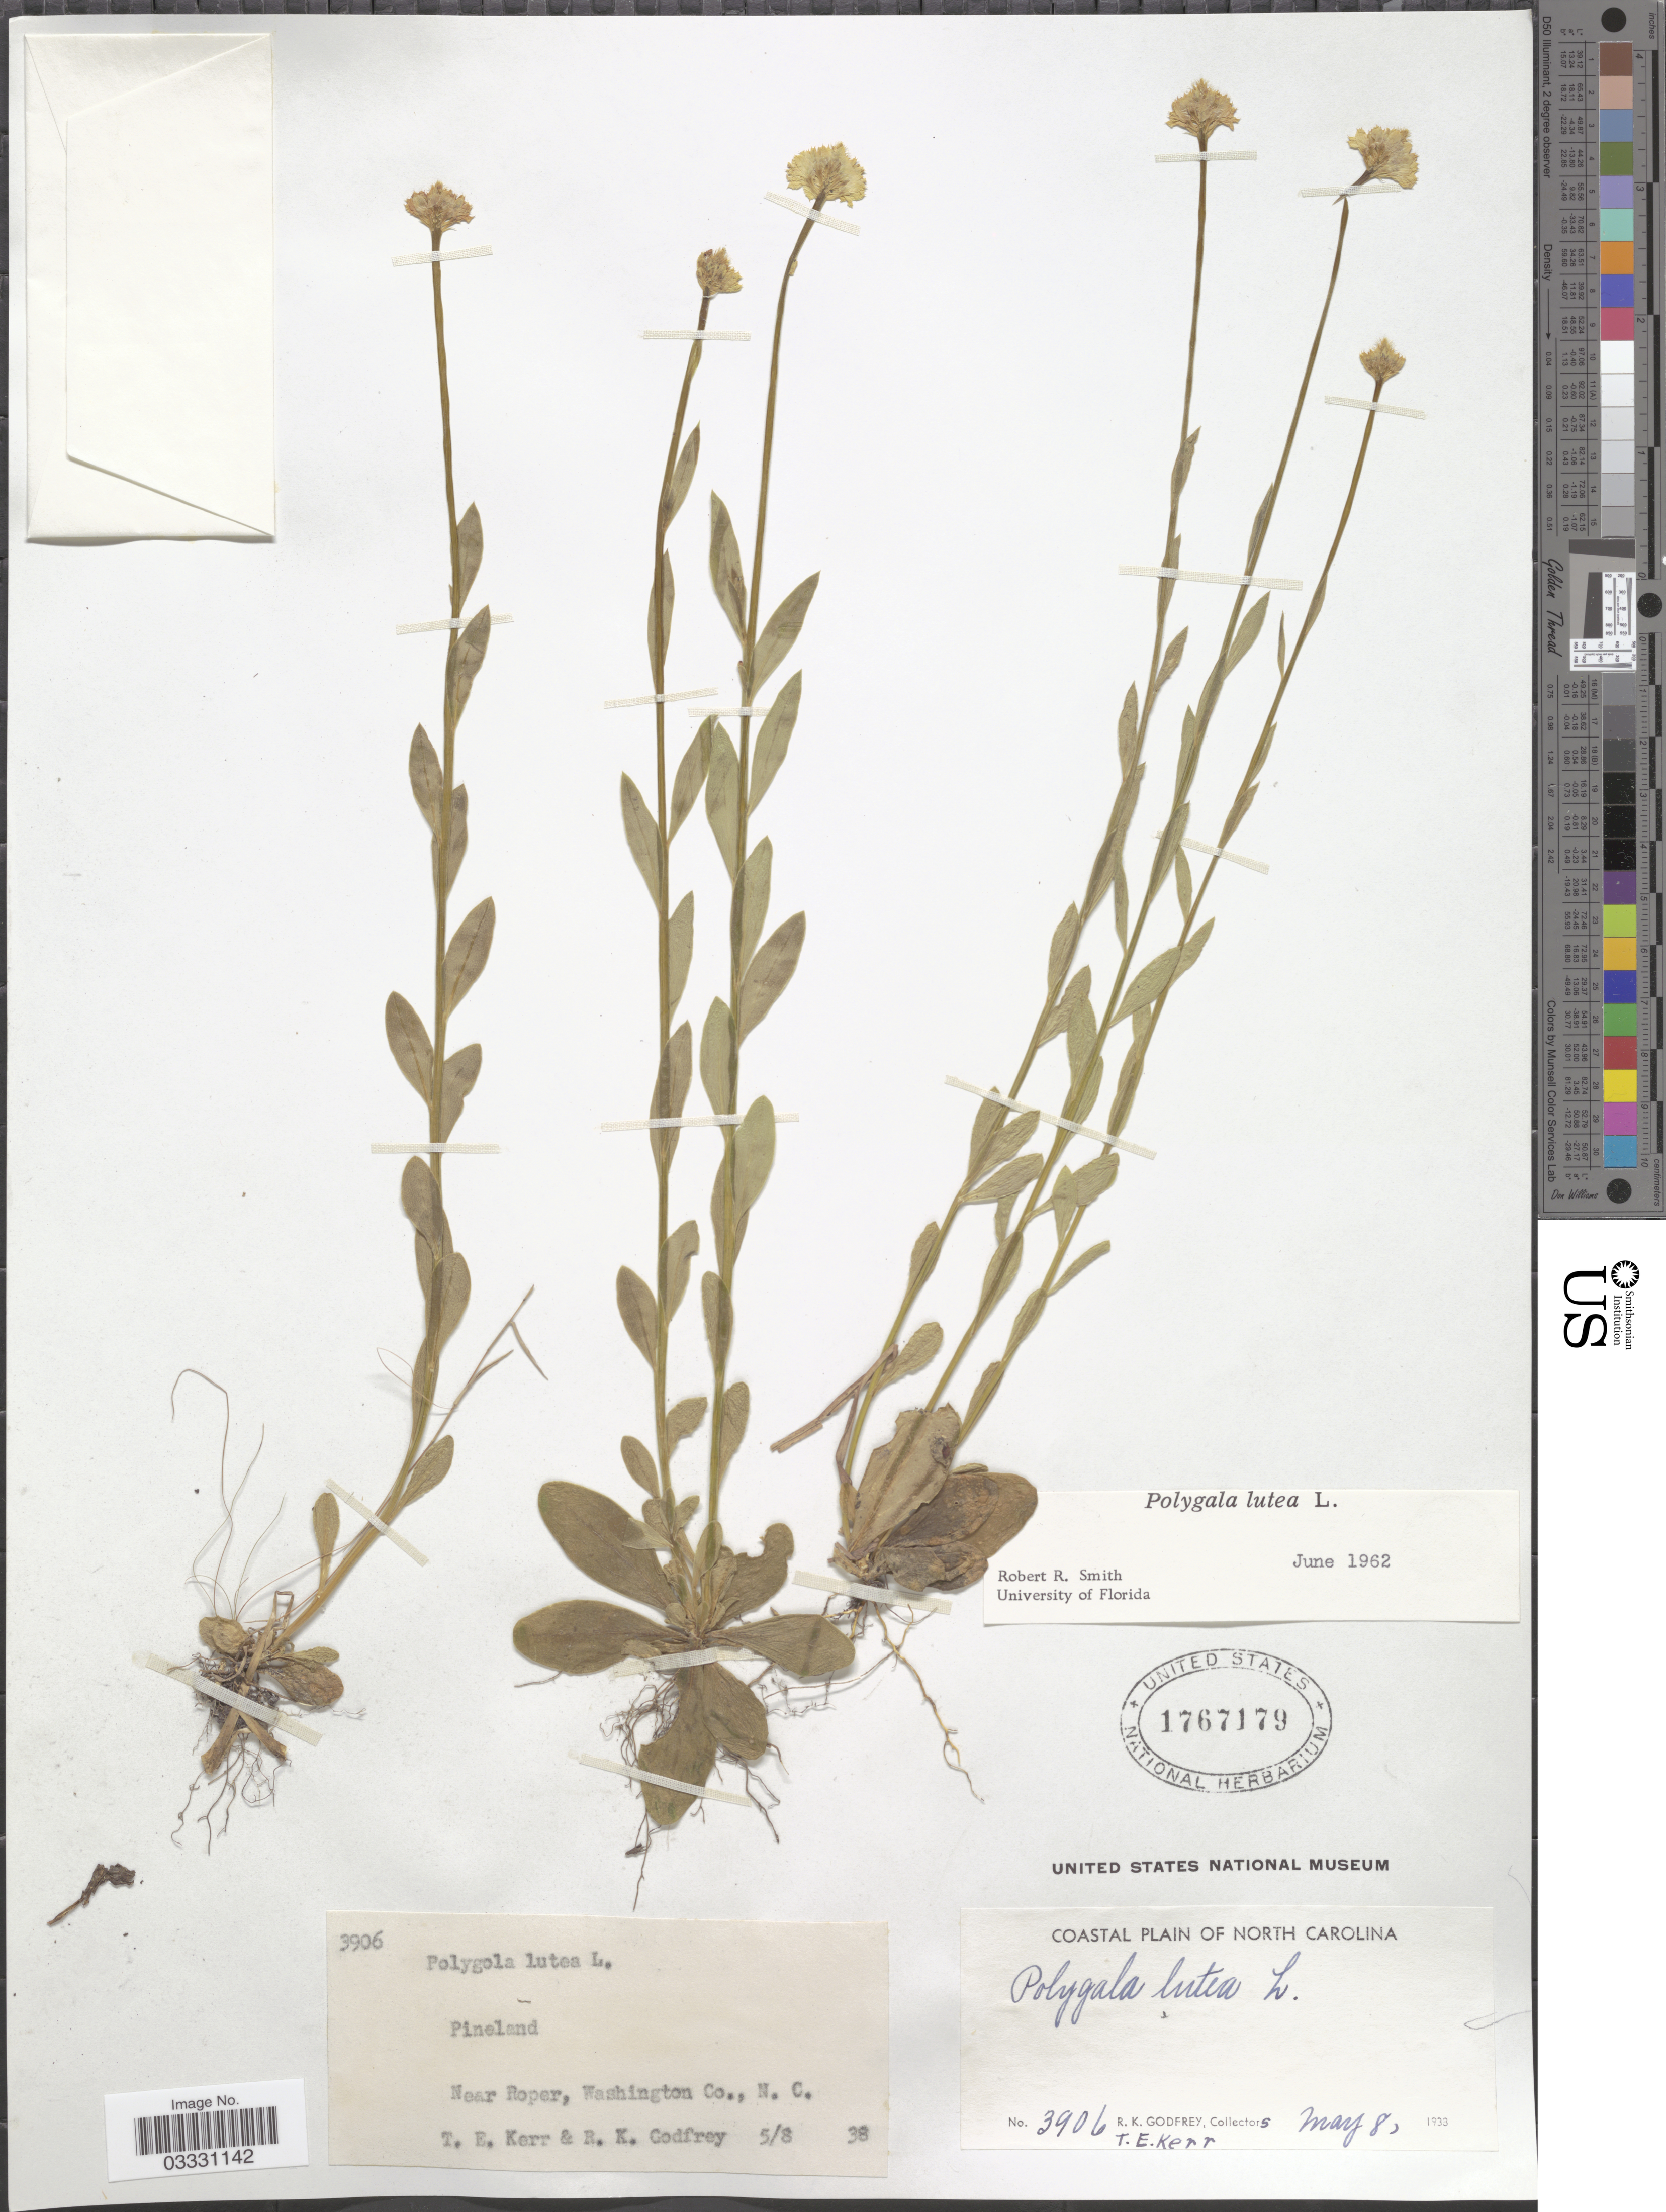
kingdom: Plantae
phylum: Tracheophyta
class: Magnoliopsida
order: Fabales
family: Polygalaceae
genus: Polygala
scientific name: Polygala lutea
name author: L.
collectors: T. E. Kerr & R. K. Godfrey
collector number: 3906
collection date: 1938-05-08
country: United States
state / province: North Carolina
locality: Coastal plain of North Carolina. Near Roper, Washington Co.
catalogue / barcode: US 1767179